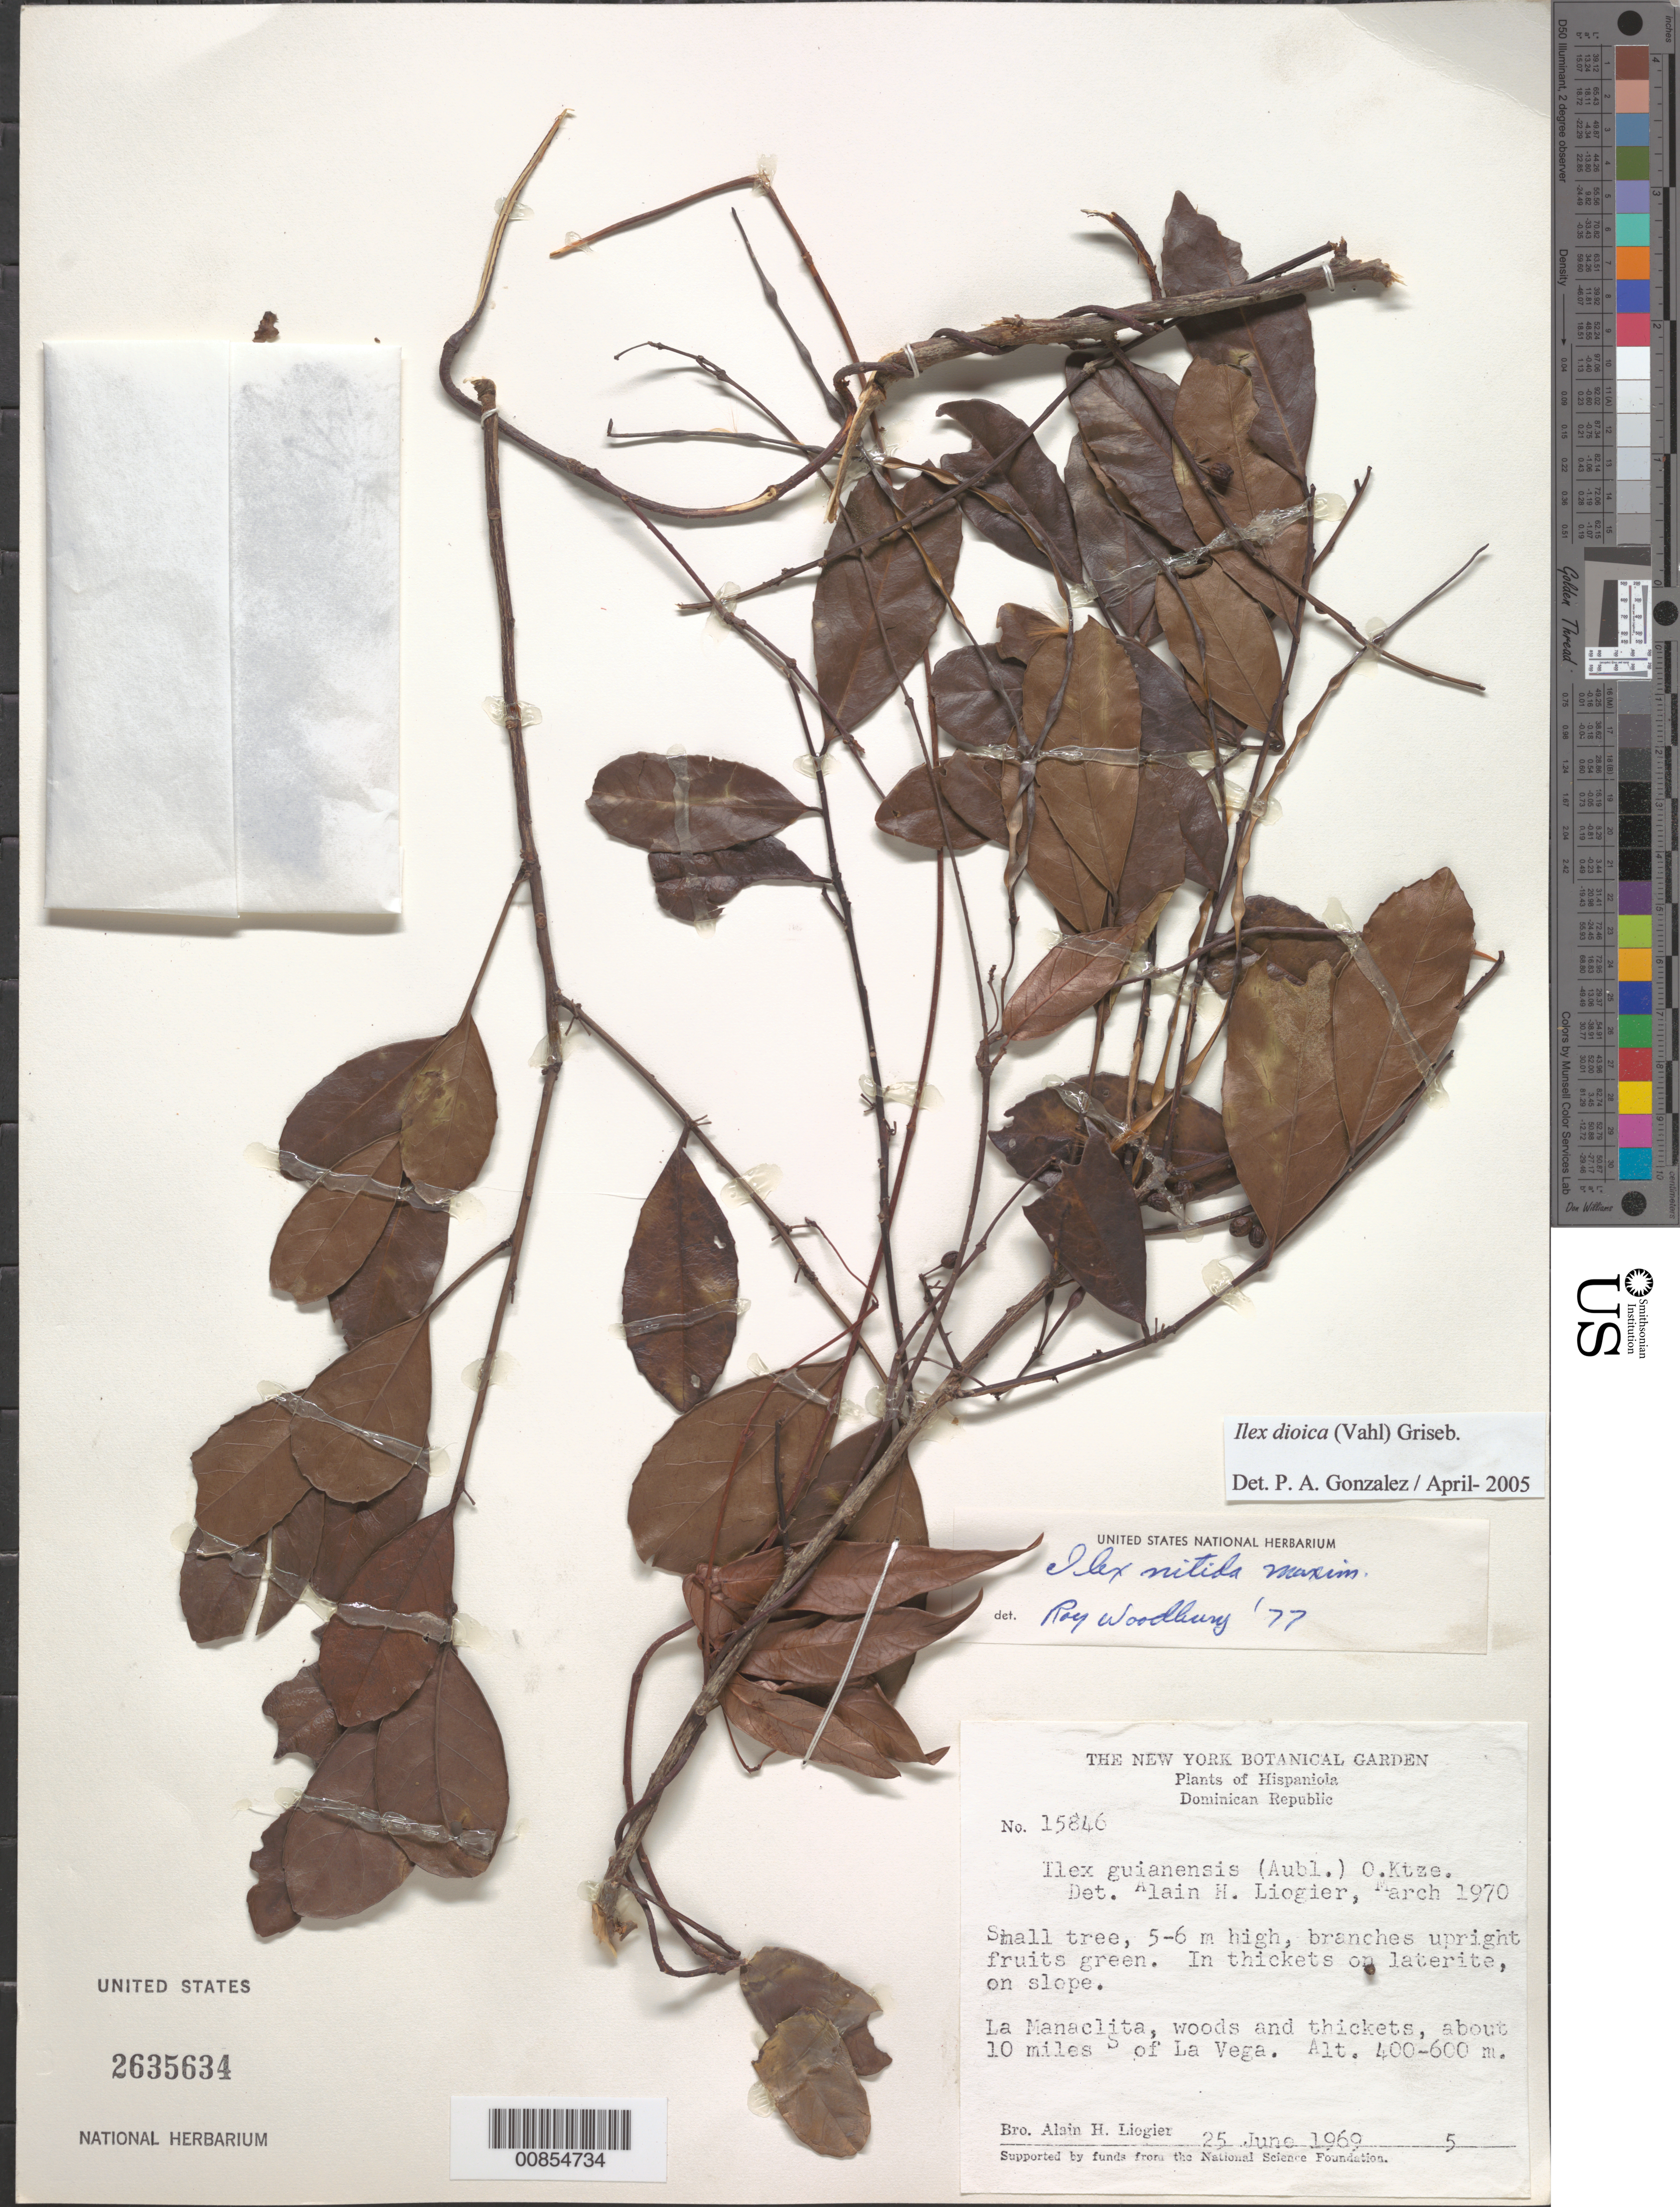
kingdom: Plantae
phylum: Tracheophyta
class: Magnoliopsida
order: Aquifoliales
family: Aquifoliaceae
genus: Ilex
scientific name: Ilex dioica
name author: (Vahl) Griseb.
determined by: González, P. A.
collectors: A. H. Liogier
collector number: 15846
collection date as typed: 25 Jun 1969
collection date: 1969-06-25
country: Dominican Republic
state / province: La Vega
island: Hispaniola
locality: La Manaclita, about 10 miles S of La Vega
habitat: In thickets on laterite, on slope in woods and thickets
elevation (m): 400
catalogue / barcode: US 2635634